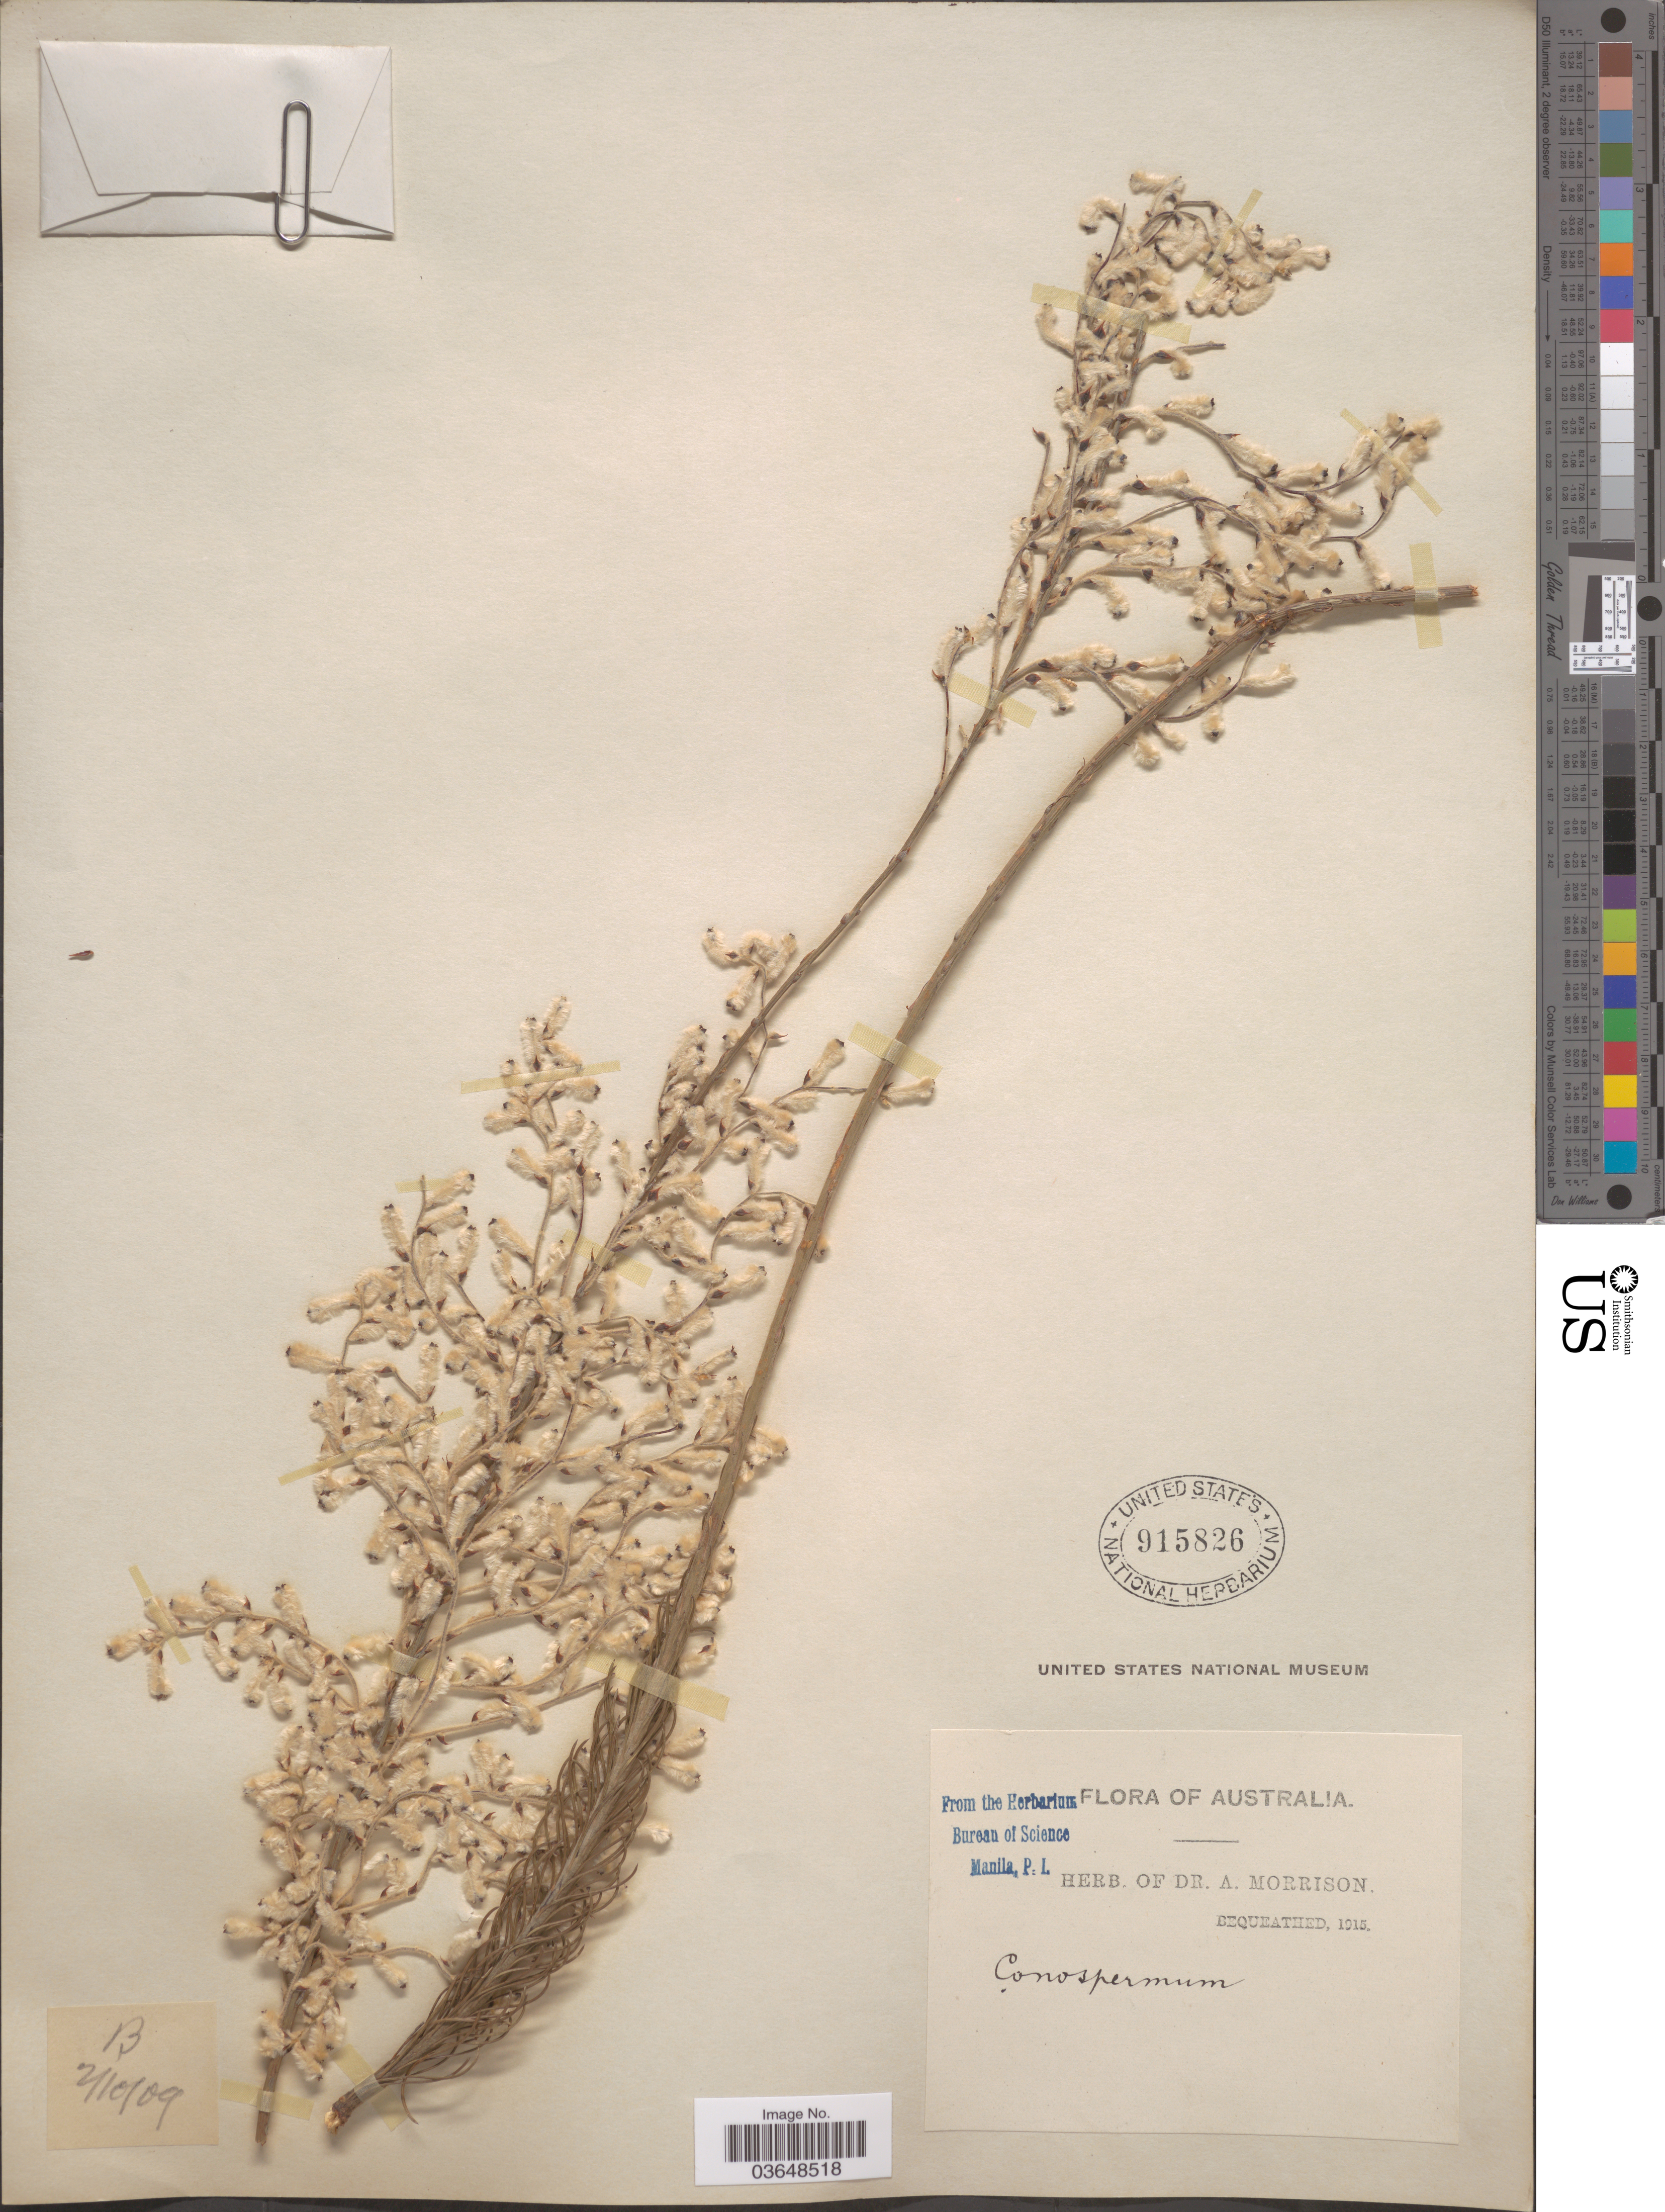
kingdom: Plantae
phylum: Tracheophyta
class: Magnoliopsida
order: Proteales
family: Proteaceae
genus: Conospermum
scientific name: Conospermum sp.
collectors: ex herb. Dr. A. Morrison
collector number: B?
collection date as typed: Transcribed d/m/y: 2/10/9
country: Australia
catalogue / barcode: US 915826